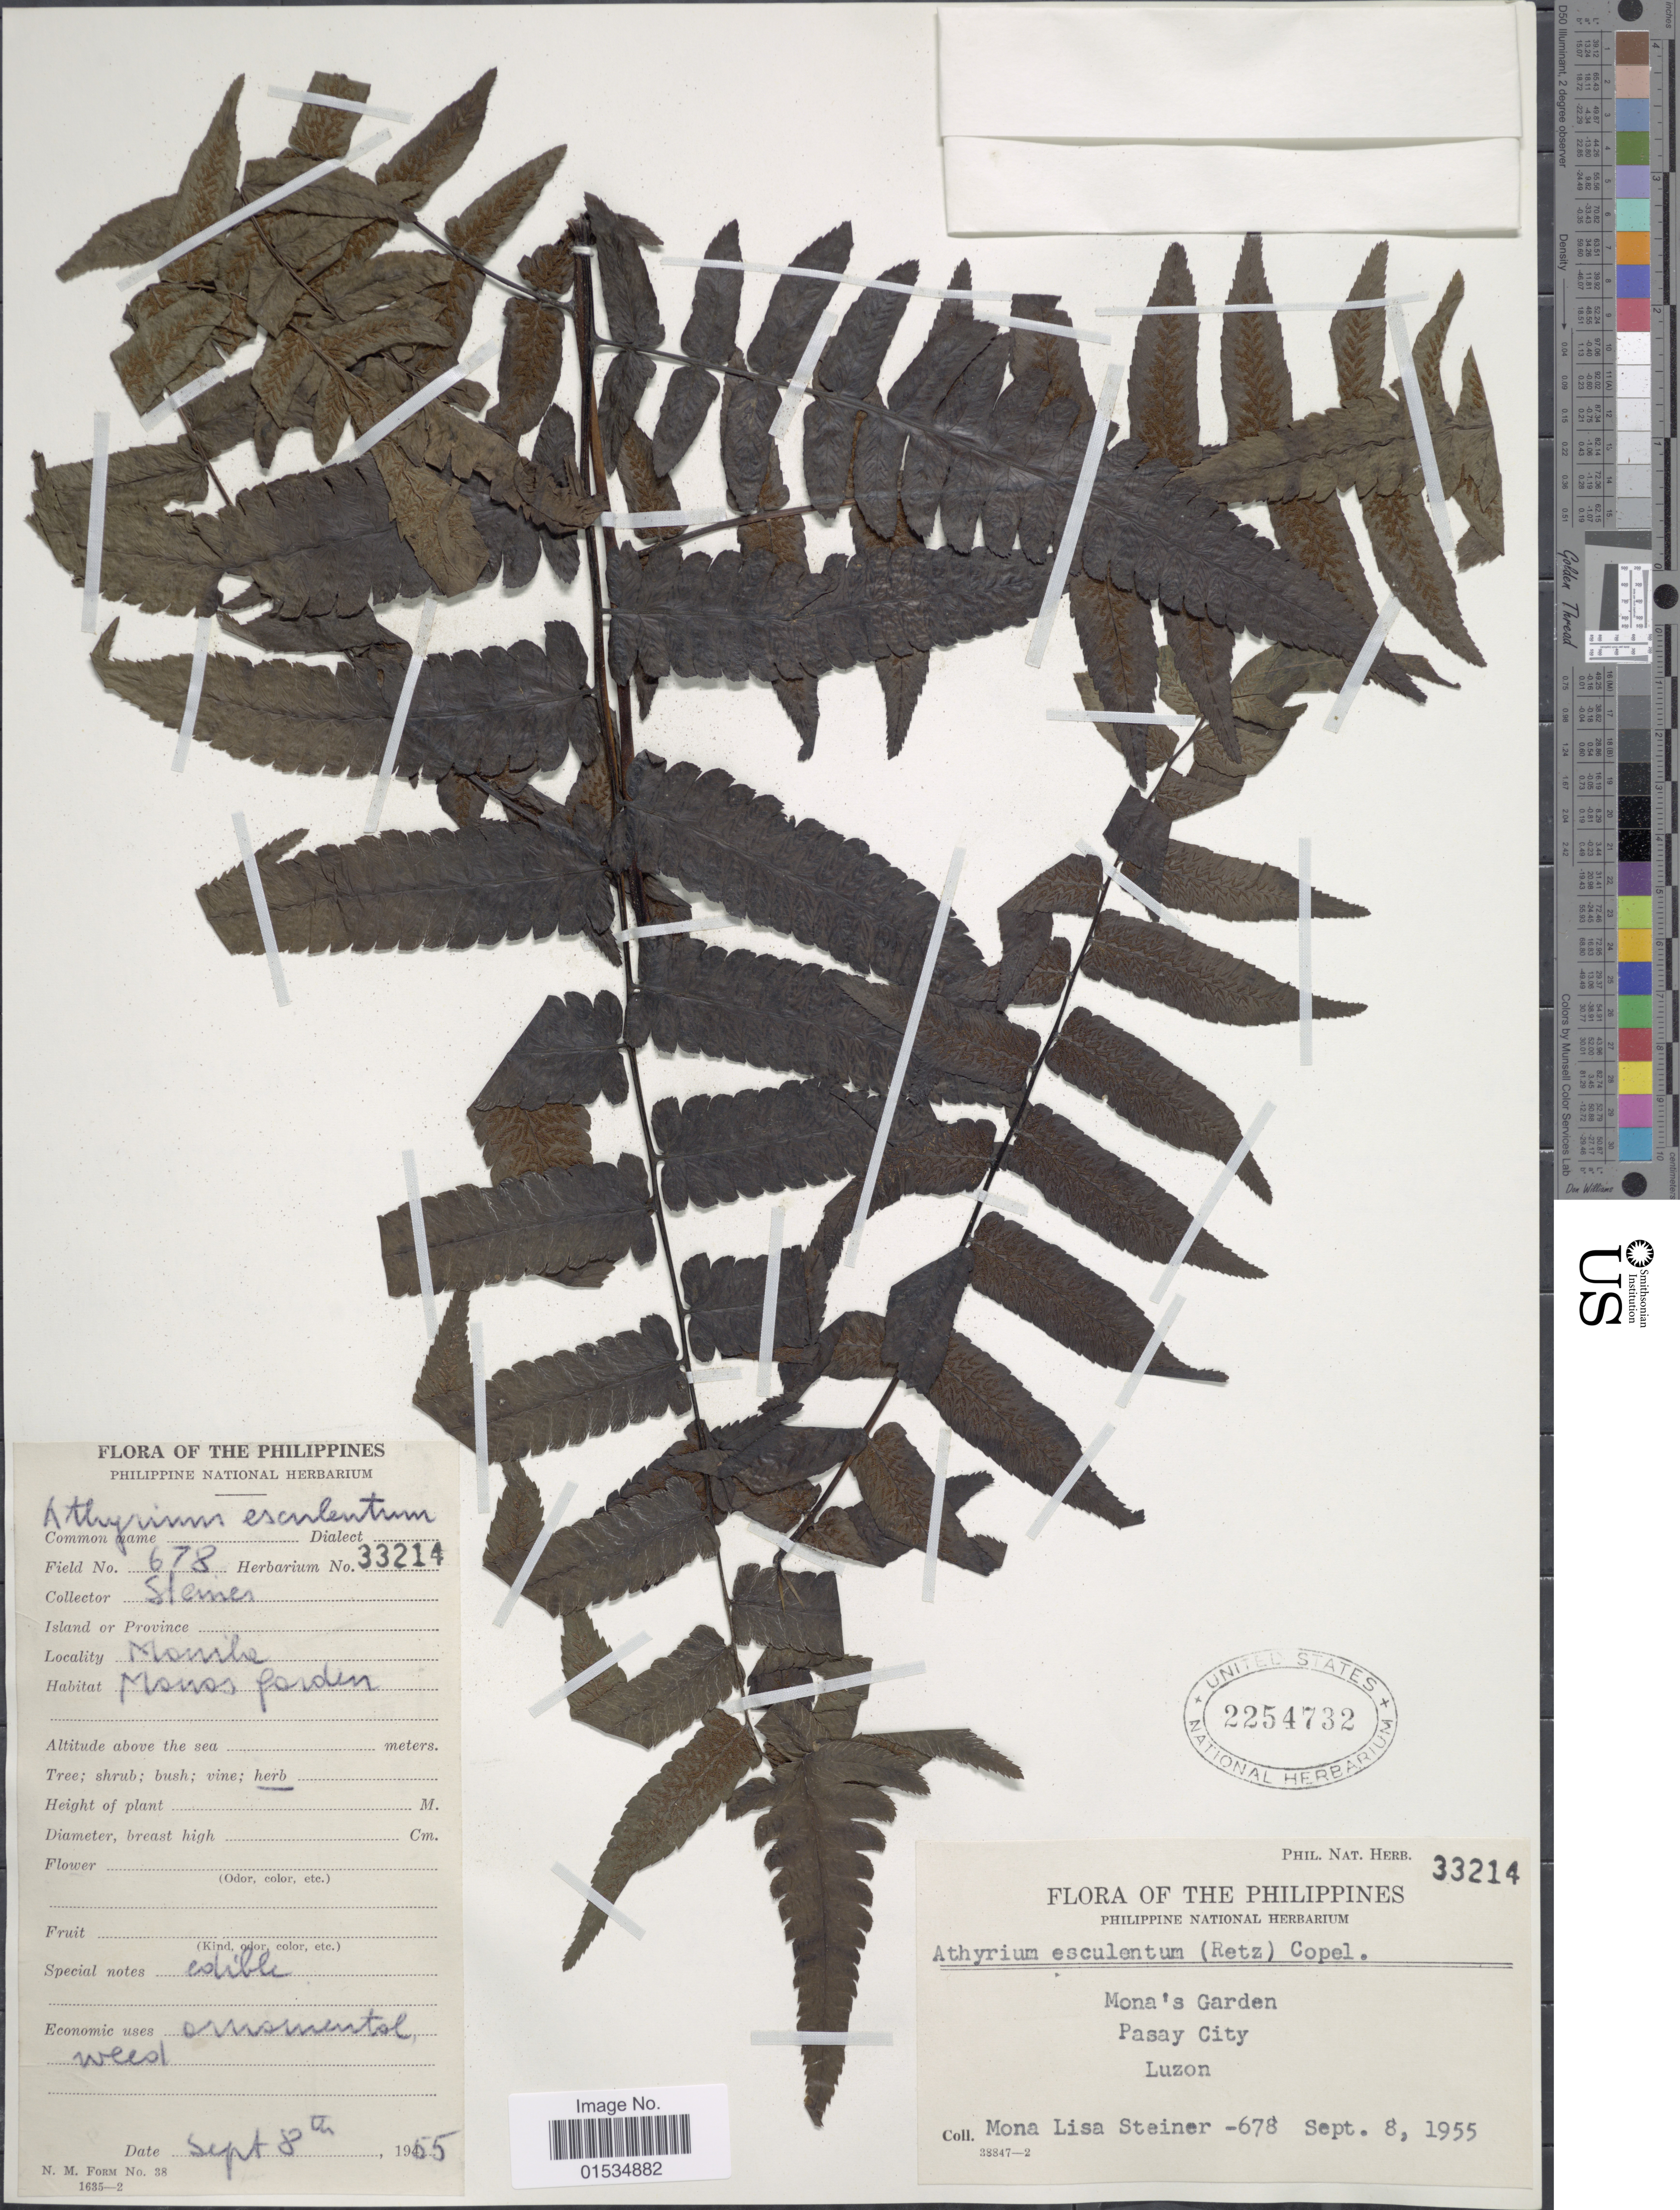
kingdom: Plantae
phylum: Tracheophyta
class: Polypodiopsida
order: Polypodiales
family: Athyriaceae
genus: Diplazium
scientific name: Diplazium esculentum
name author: (Retz.) Sw.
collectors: M. Steiner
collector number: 678/33214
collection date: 1955-09-08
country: Philippines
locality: Mona's Garden, Pasay City, Luzon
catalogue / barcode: US 2254732